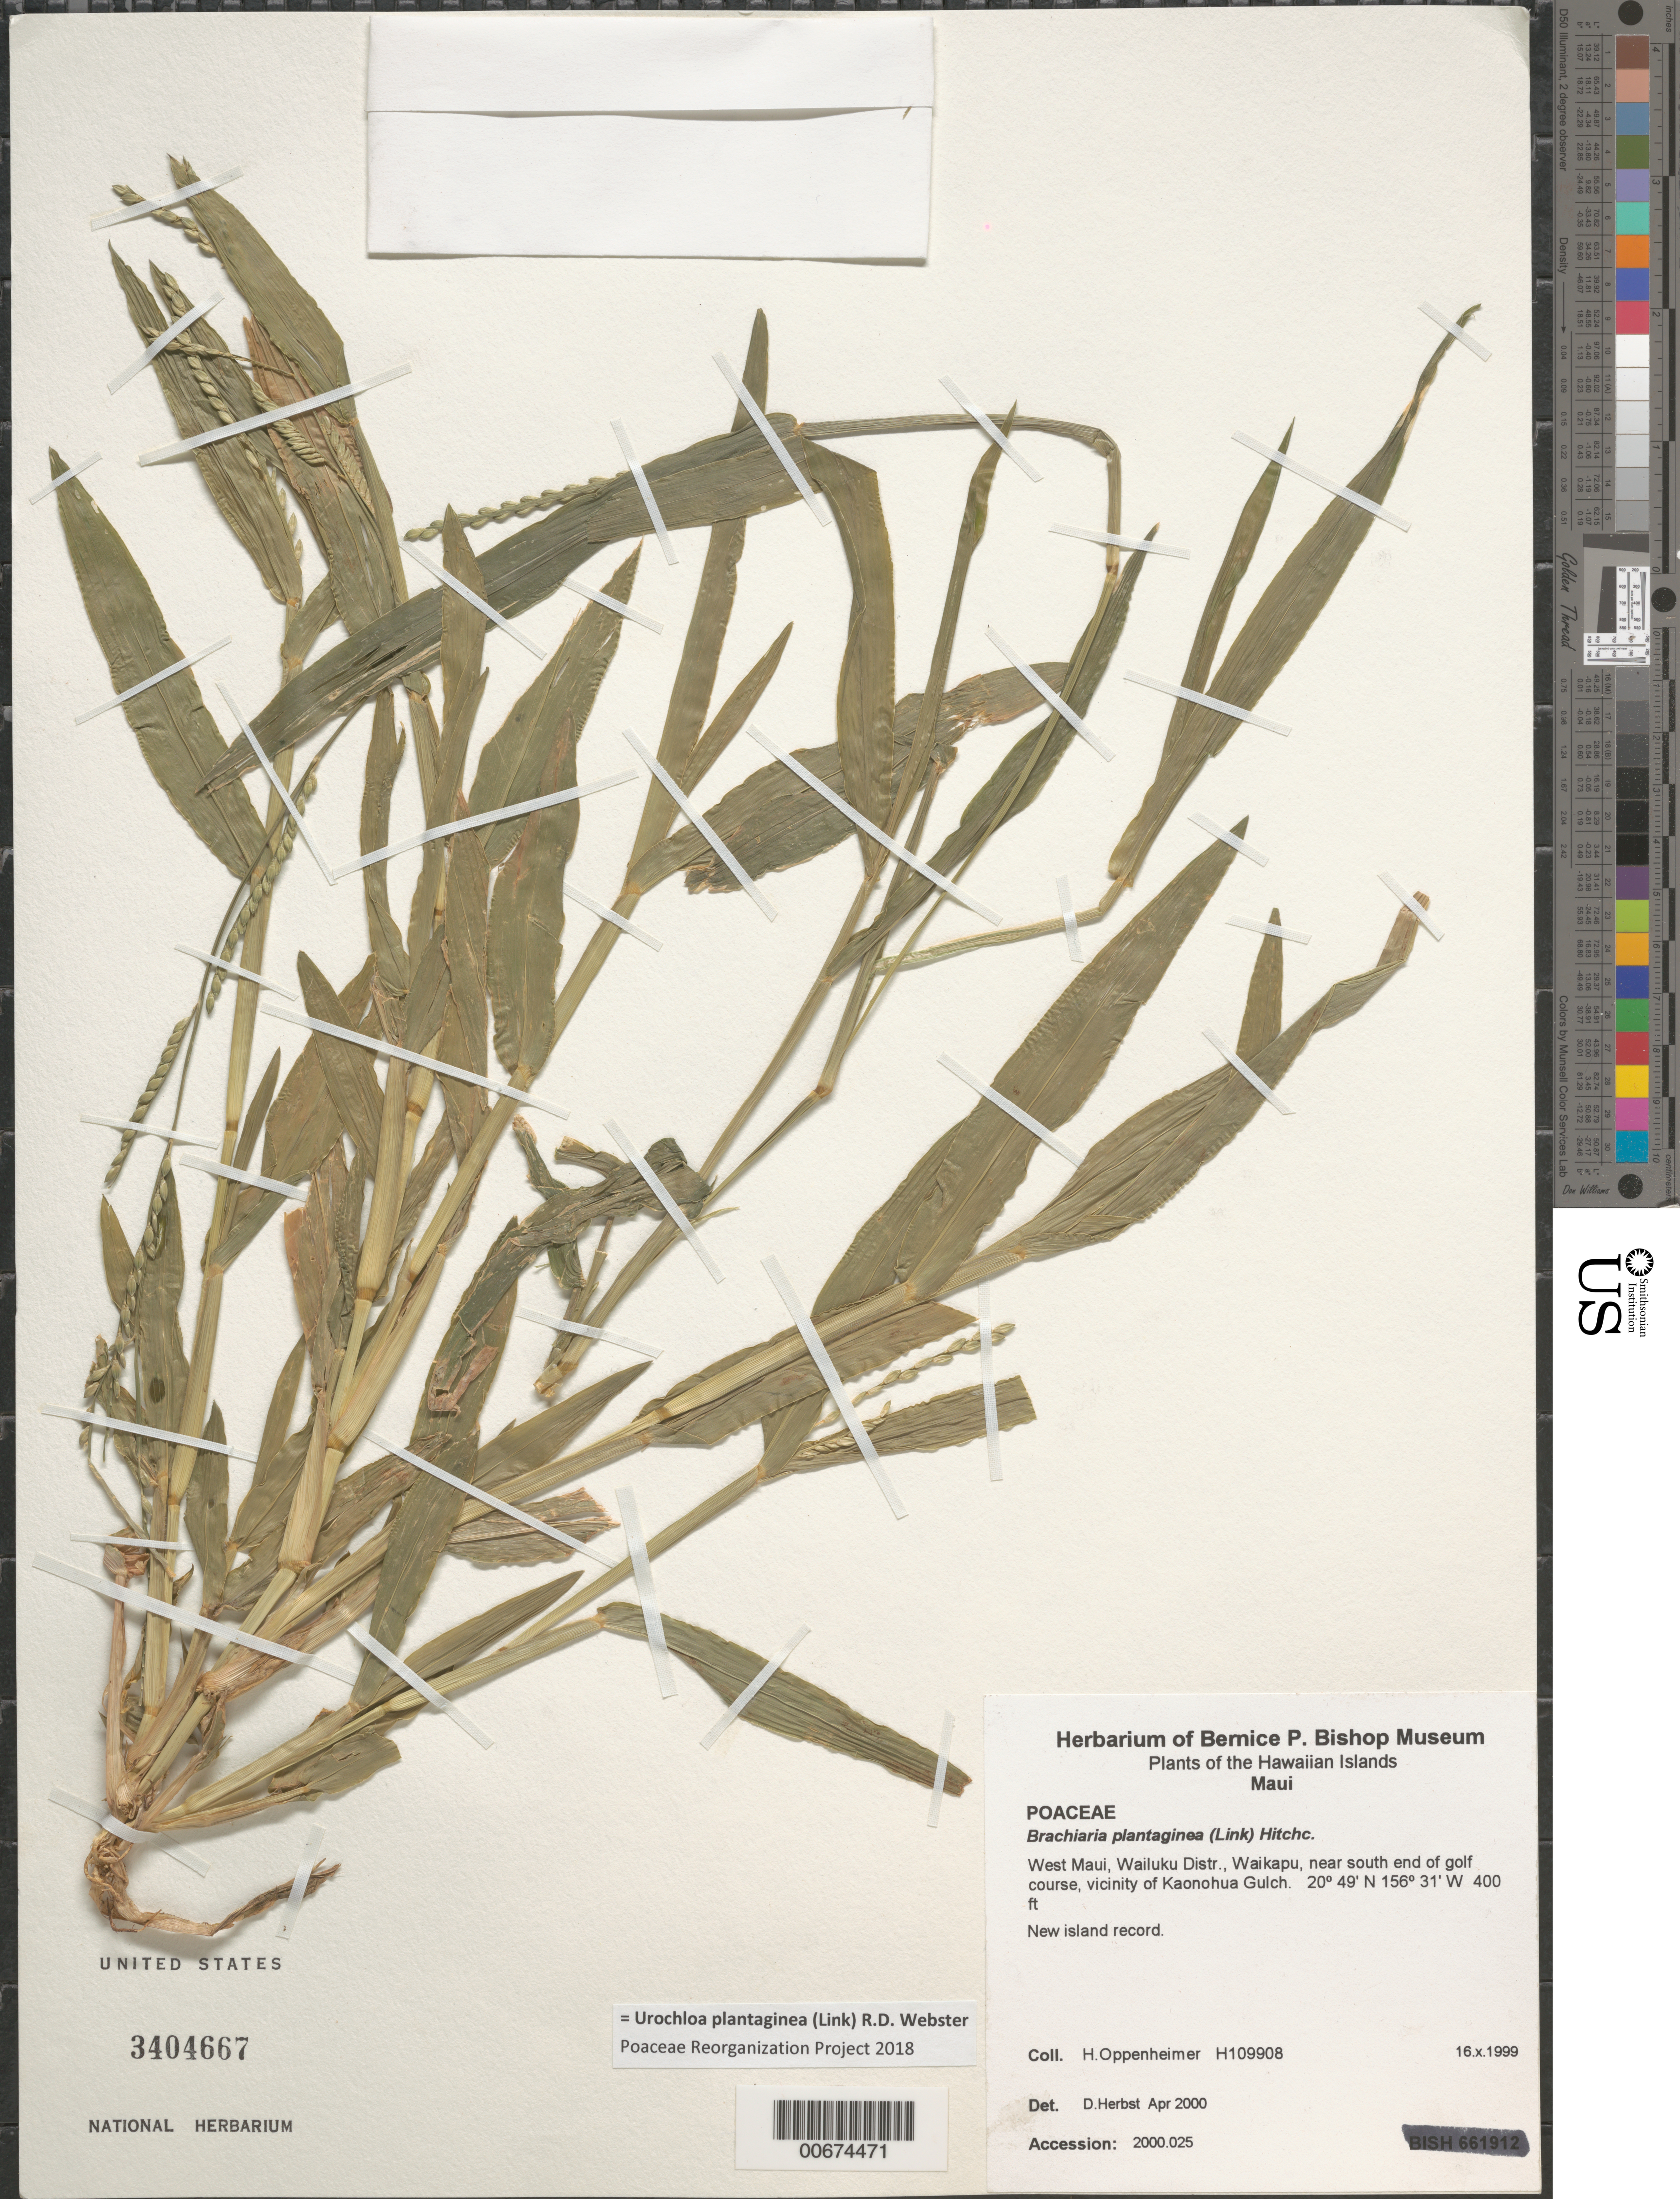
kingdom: Plantae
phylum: Tracheophyta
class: Liliopsida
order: Poales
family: Poaceae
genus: Urochloa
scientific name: Urochloa plantaginea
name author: (Link) R.D. Webster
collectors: H. L. Oppenheimer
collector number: H109908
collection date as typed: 16 Oct 1999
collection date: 1999-10-16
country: United States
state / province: Hawaii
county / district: Maui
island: Maui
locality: West Maui, Wailuku Distr., Waikapu, near south end of golf course, vicinity of Kaonohua Gulch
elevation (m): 122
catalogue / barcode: US 3404667